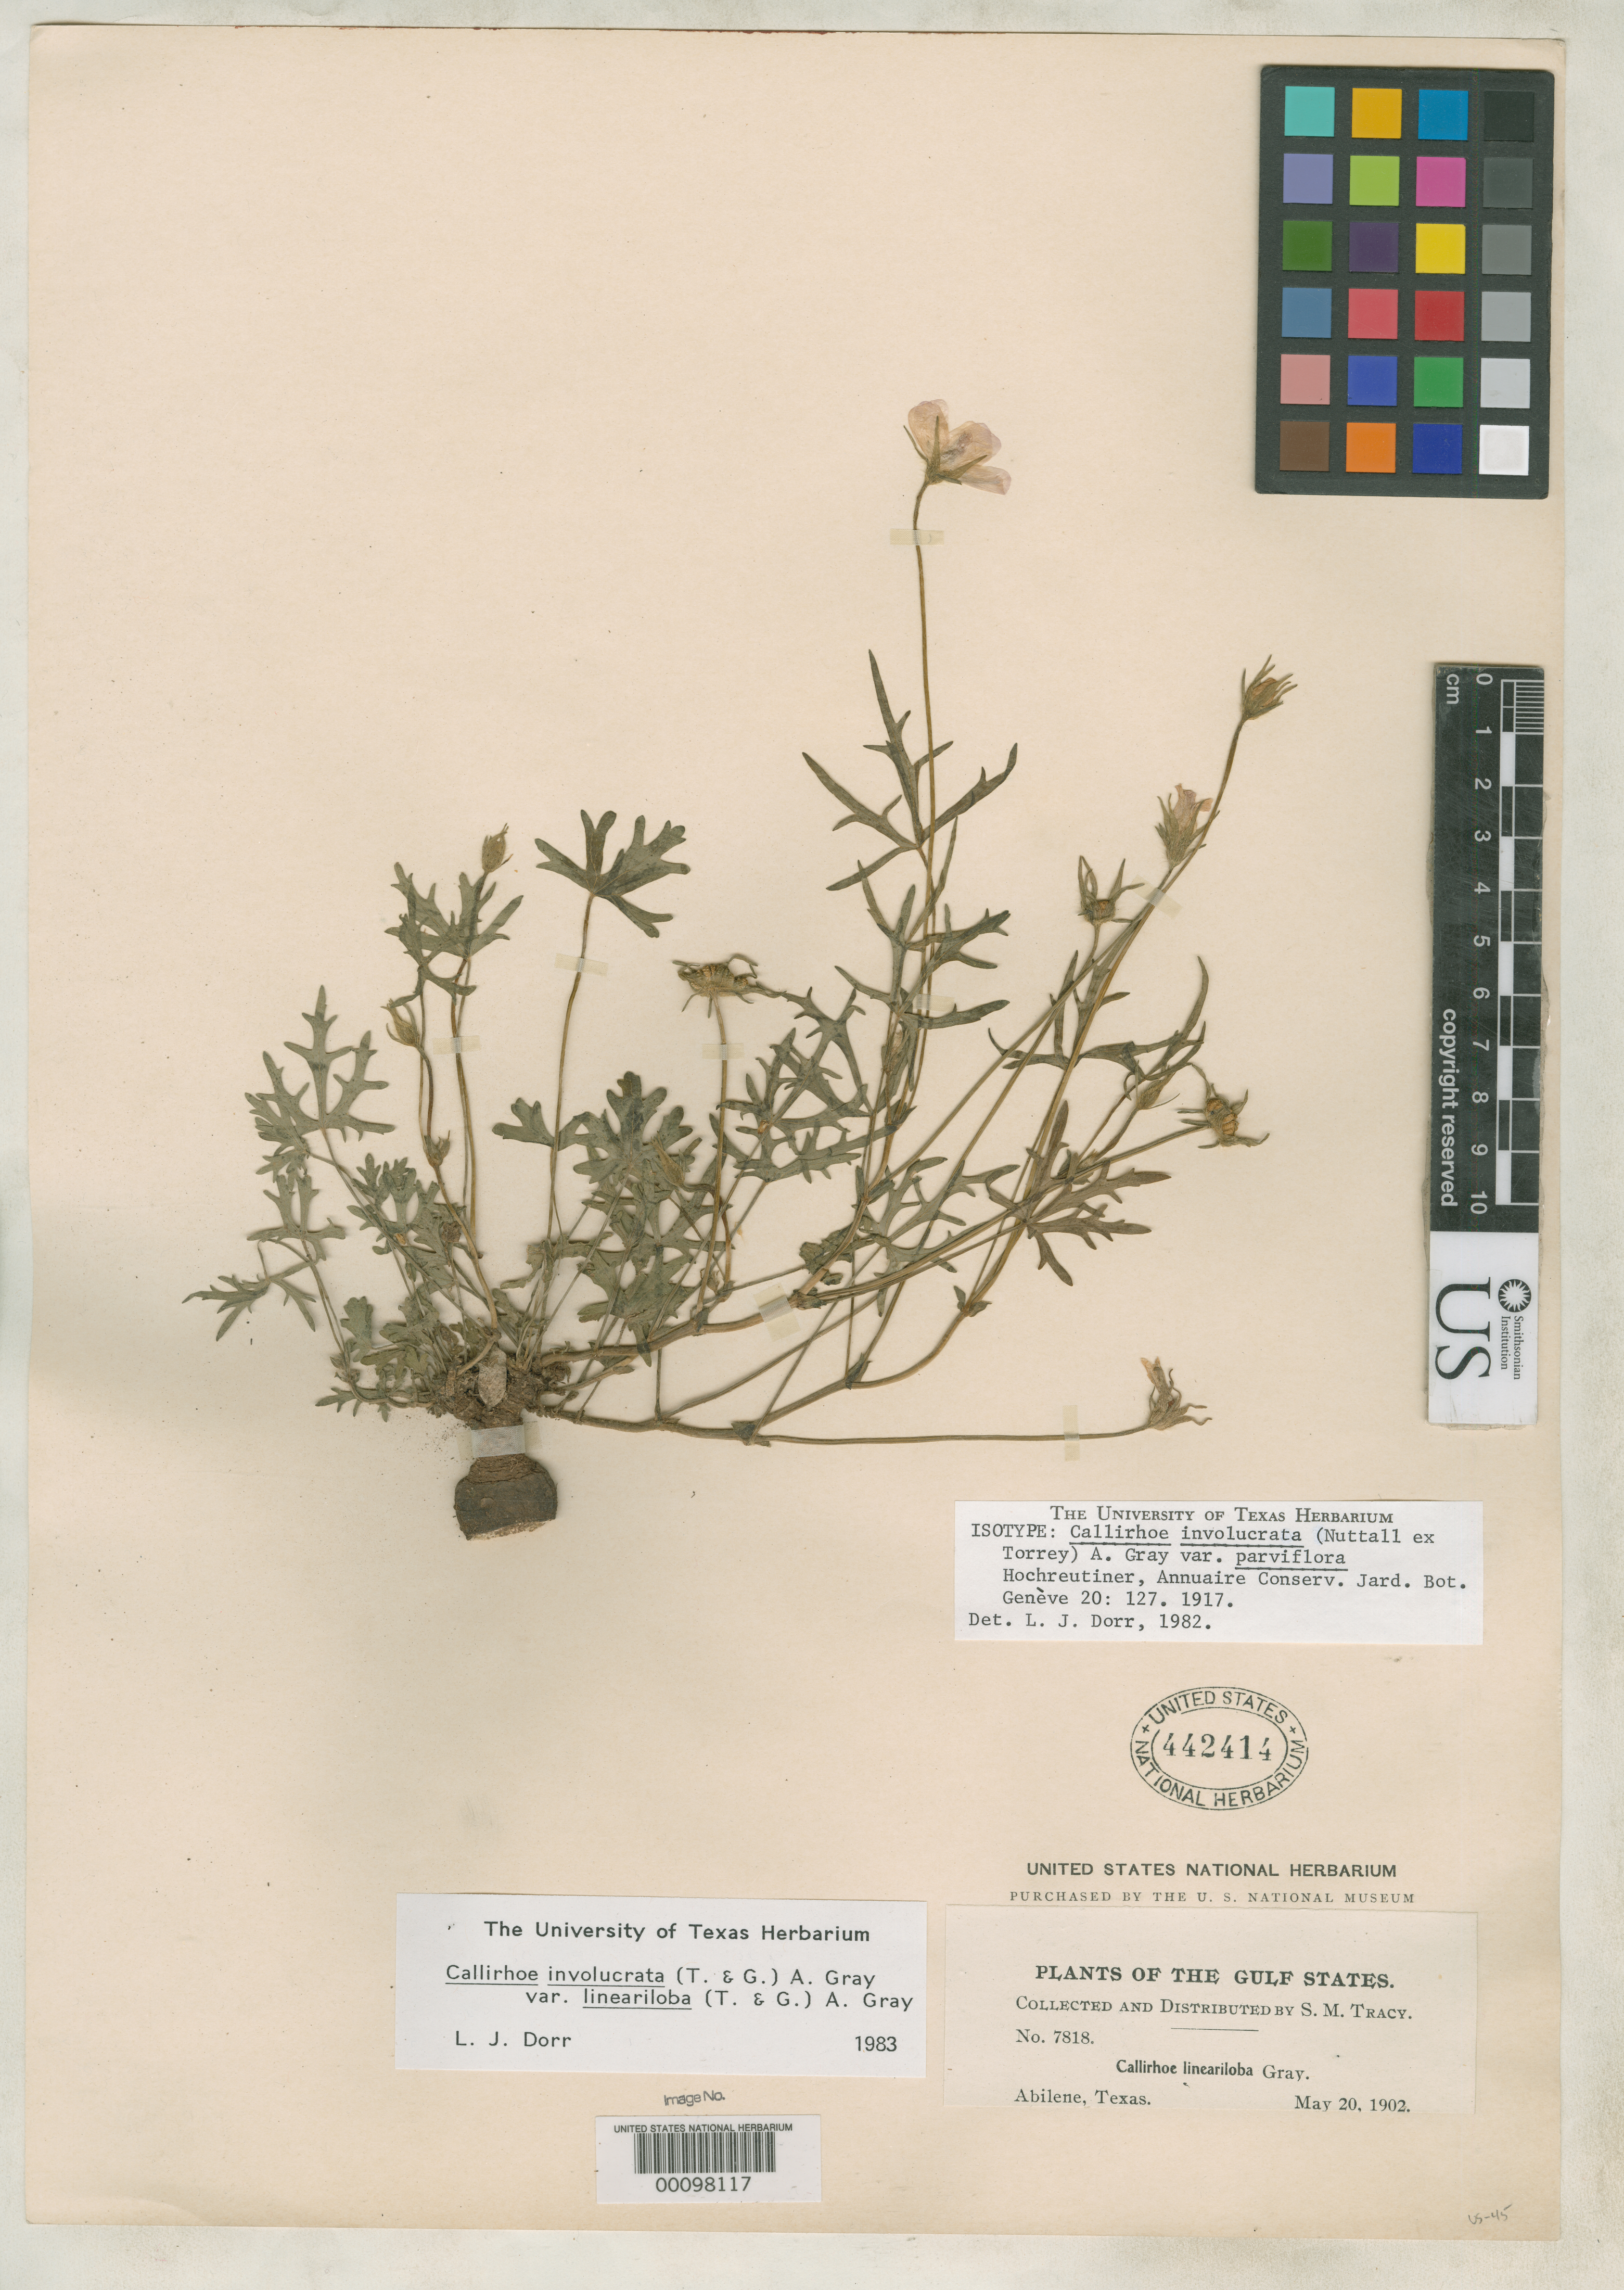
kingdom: Plantae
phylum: Tracheophyta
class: Magnoliopsida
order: Malvales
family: Malvaceae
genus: Callirhoe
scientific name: Callirhoe involucrata var. parviflora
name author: Hochr.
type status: Isolectotype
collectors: S. M. Tracy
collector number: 7818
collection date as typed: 20 May 1902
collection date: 1902-05-20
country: United States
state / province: Texas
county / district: Taylor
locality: Abilene.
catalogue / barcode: US 442414